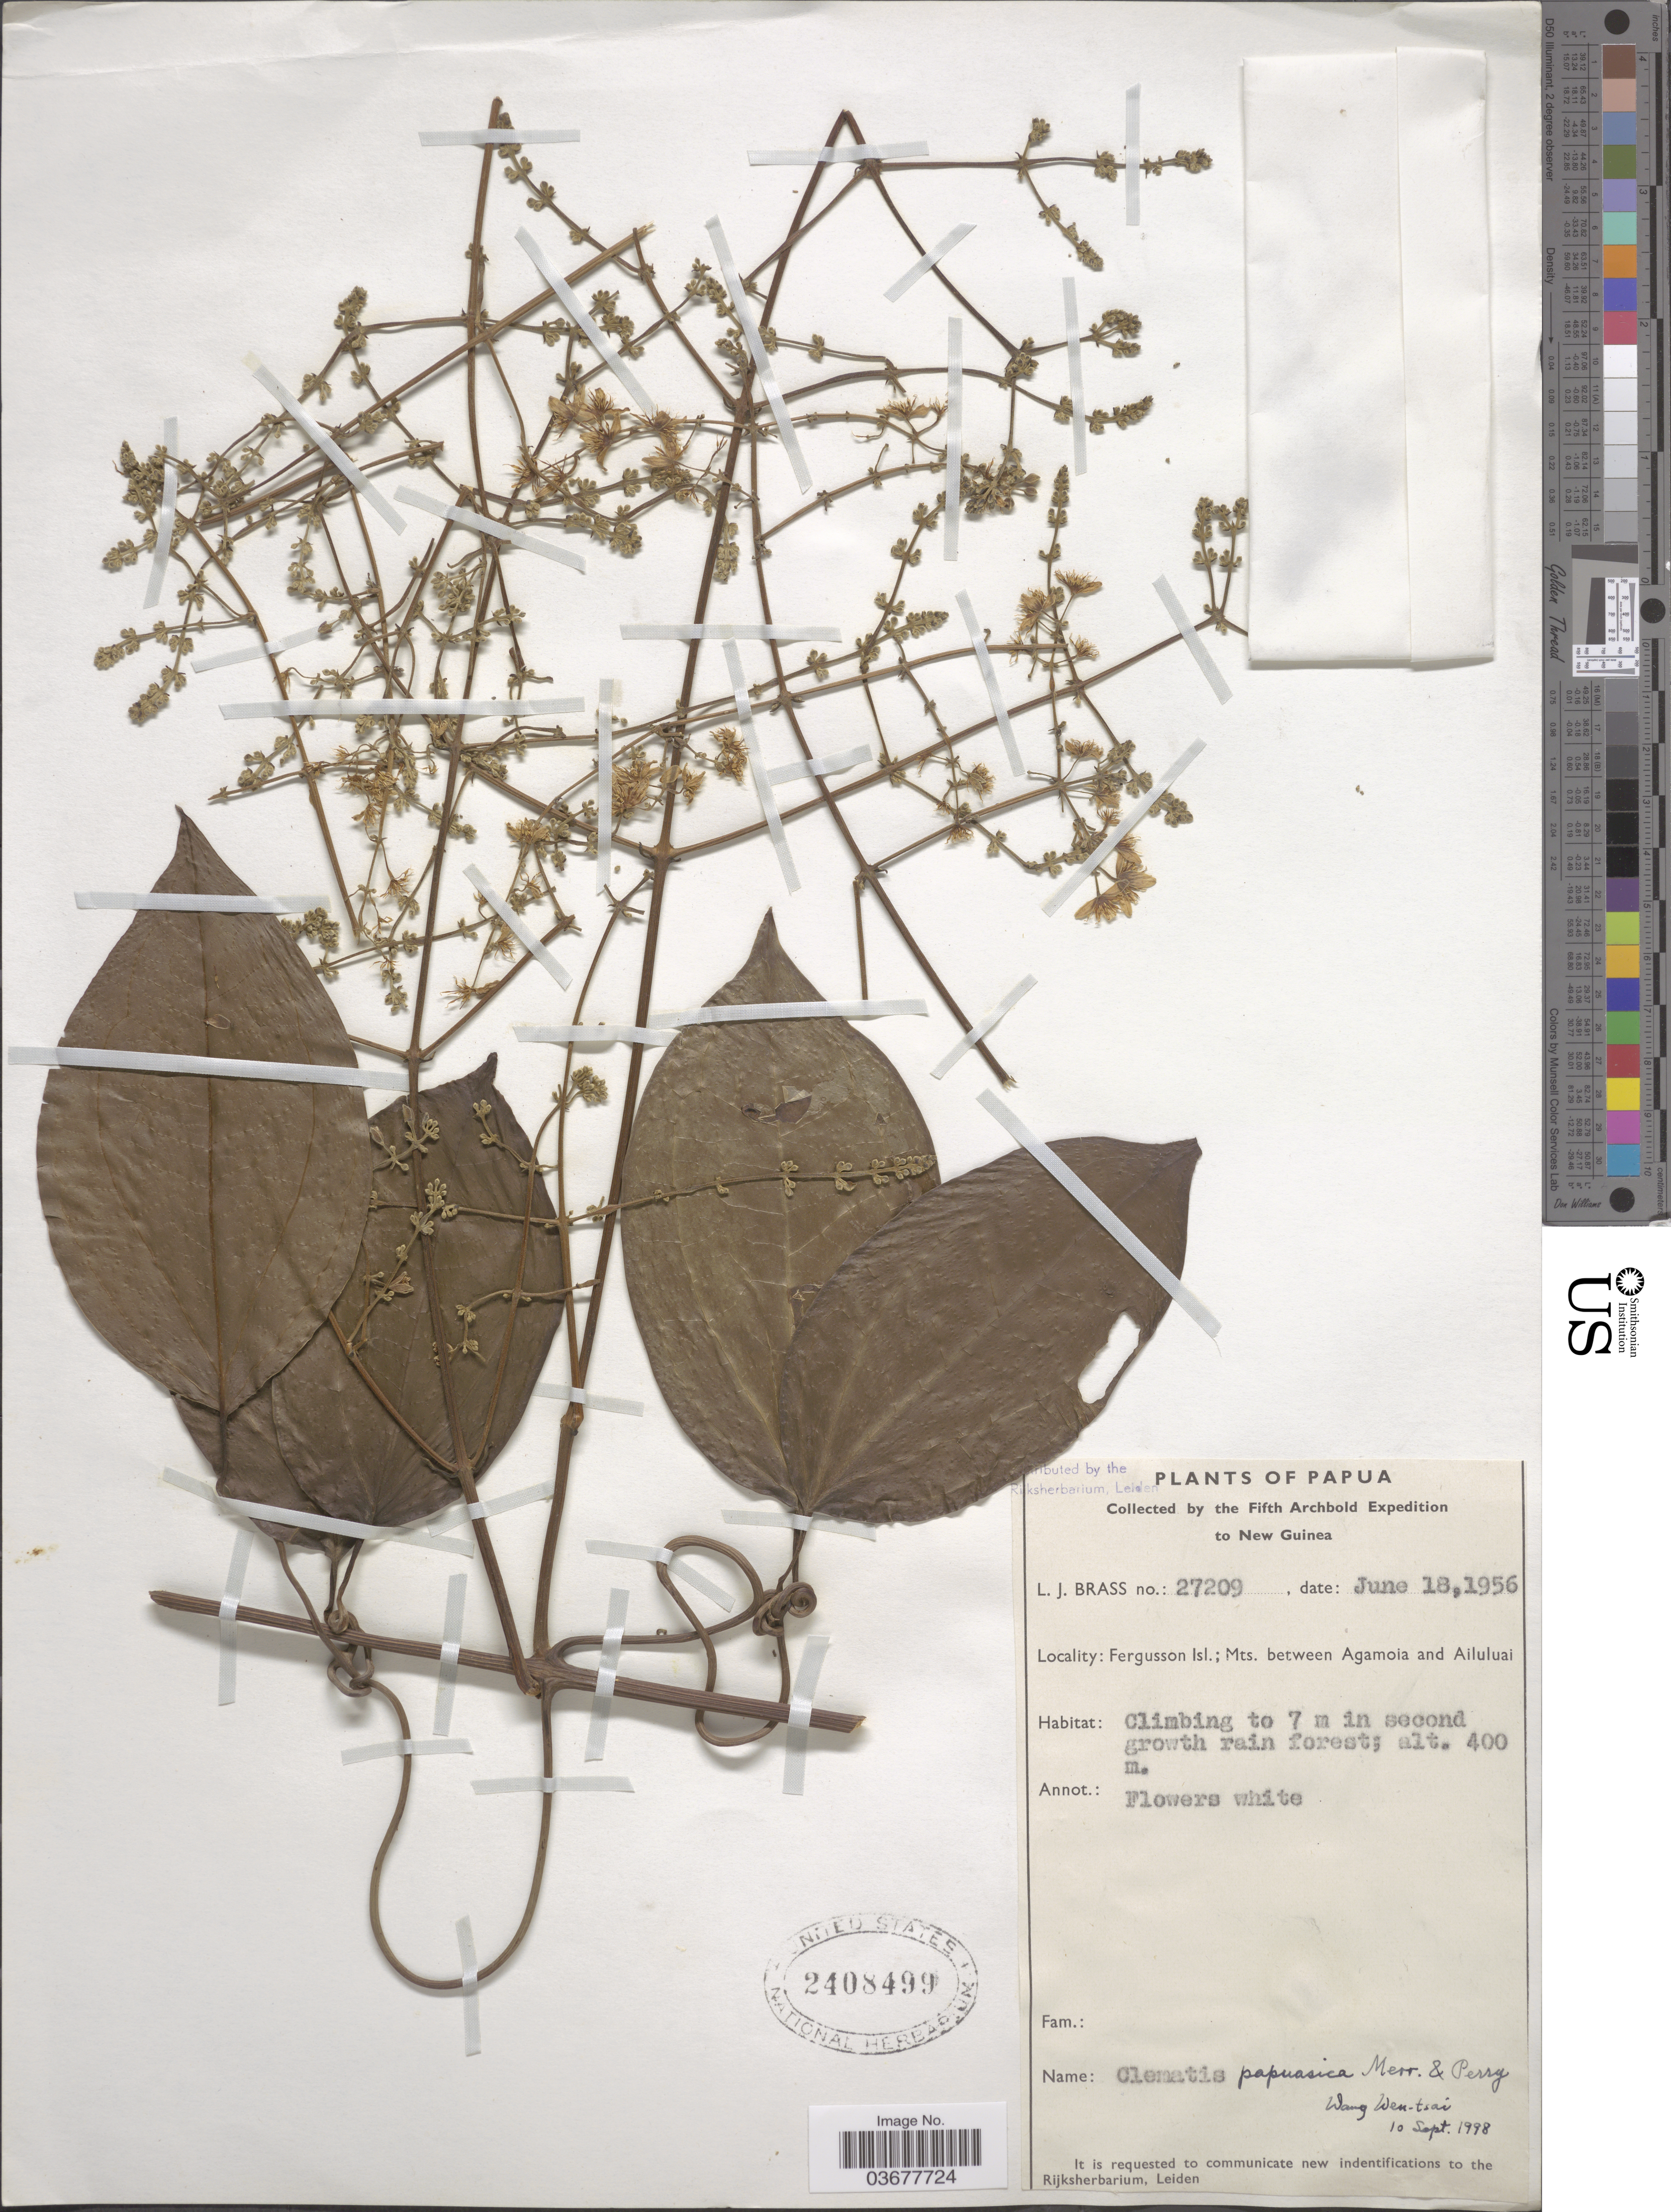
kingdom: Plantae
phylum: Tracheophyta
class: Magnoliopsida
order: Ranunculales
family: Ranunculaceae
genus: Clematis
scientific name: Clematis papuasica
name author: Merr. & L.M. Perry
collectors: L. J. Brass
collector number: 27209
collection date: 1956-06-18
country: Papua New Guinea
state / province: Milne Bay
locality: Papua. New Guinea. Fergusson Isl.; Mts. between Agamoia and Ailuluai.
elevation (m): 400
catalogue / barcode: US 2408499